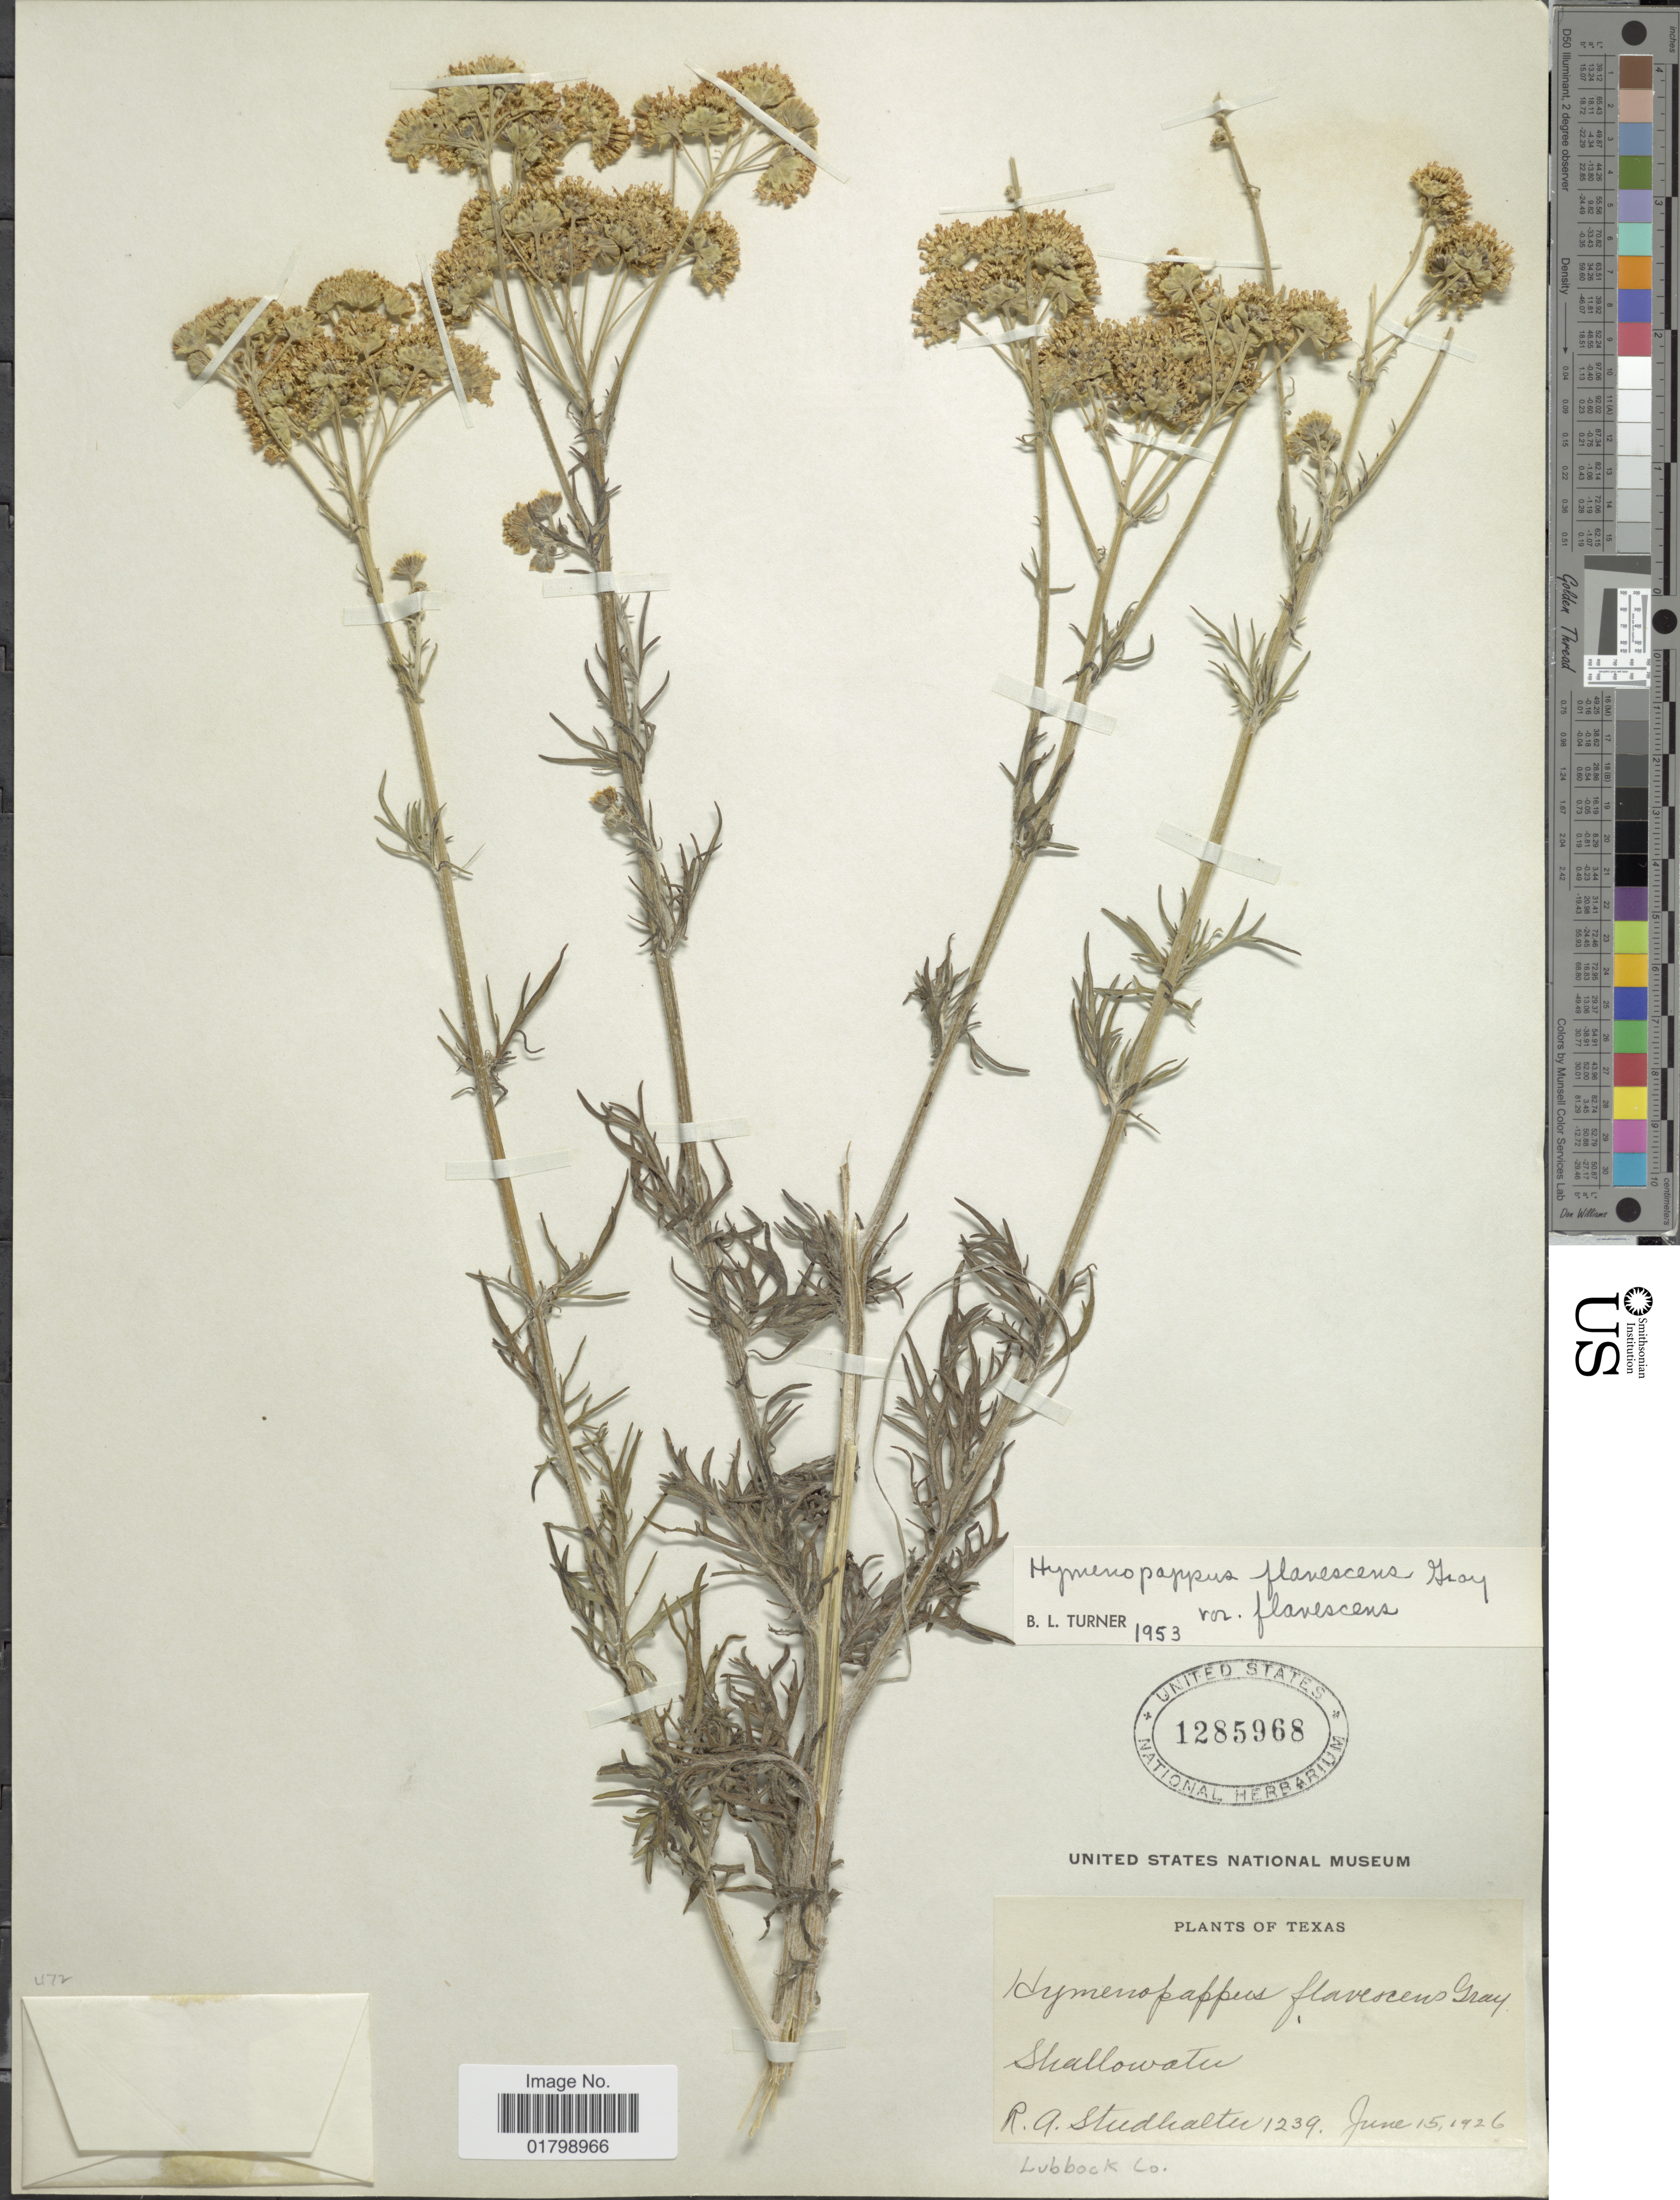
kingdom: Plantae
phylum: Tracheophyta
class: Magnoliopsida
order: Asterales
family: Asteraceae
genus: Hymenopappus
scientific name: Hymenopappus flavescens var. flavescens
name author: A. Gray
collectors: R. Studhalter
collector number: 1239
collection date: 1926-06-15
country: United States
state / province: Texas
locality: Shallowater, Lubbock Co.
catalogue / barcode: US 1285968